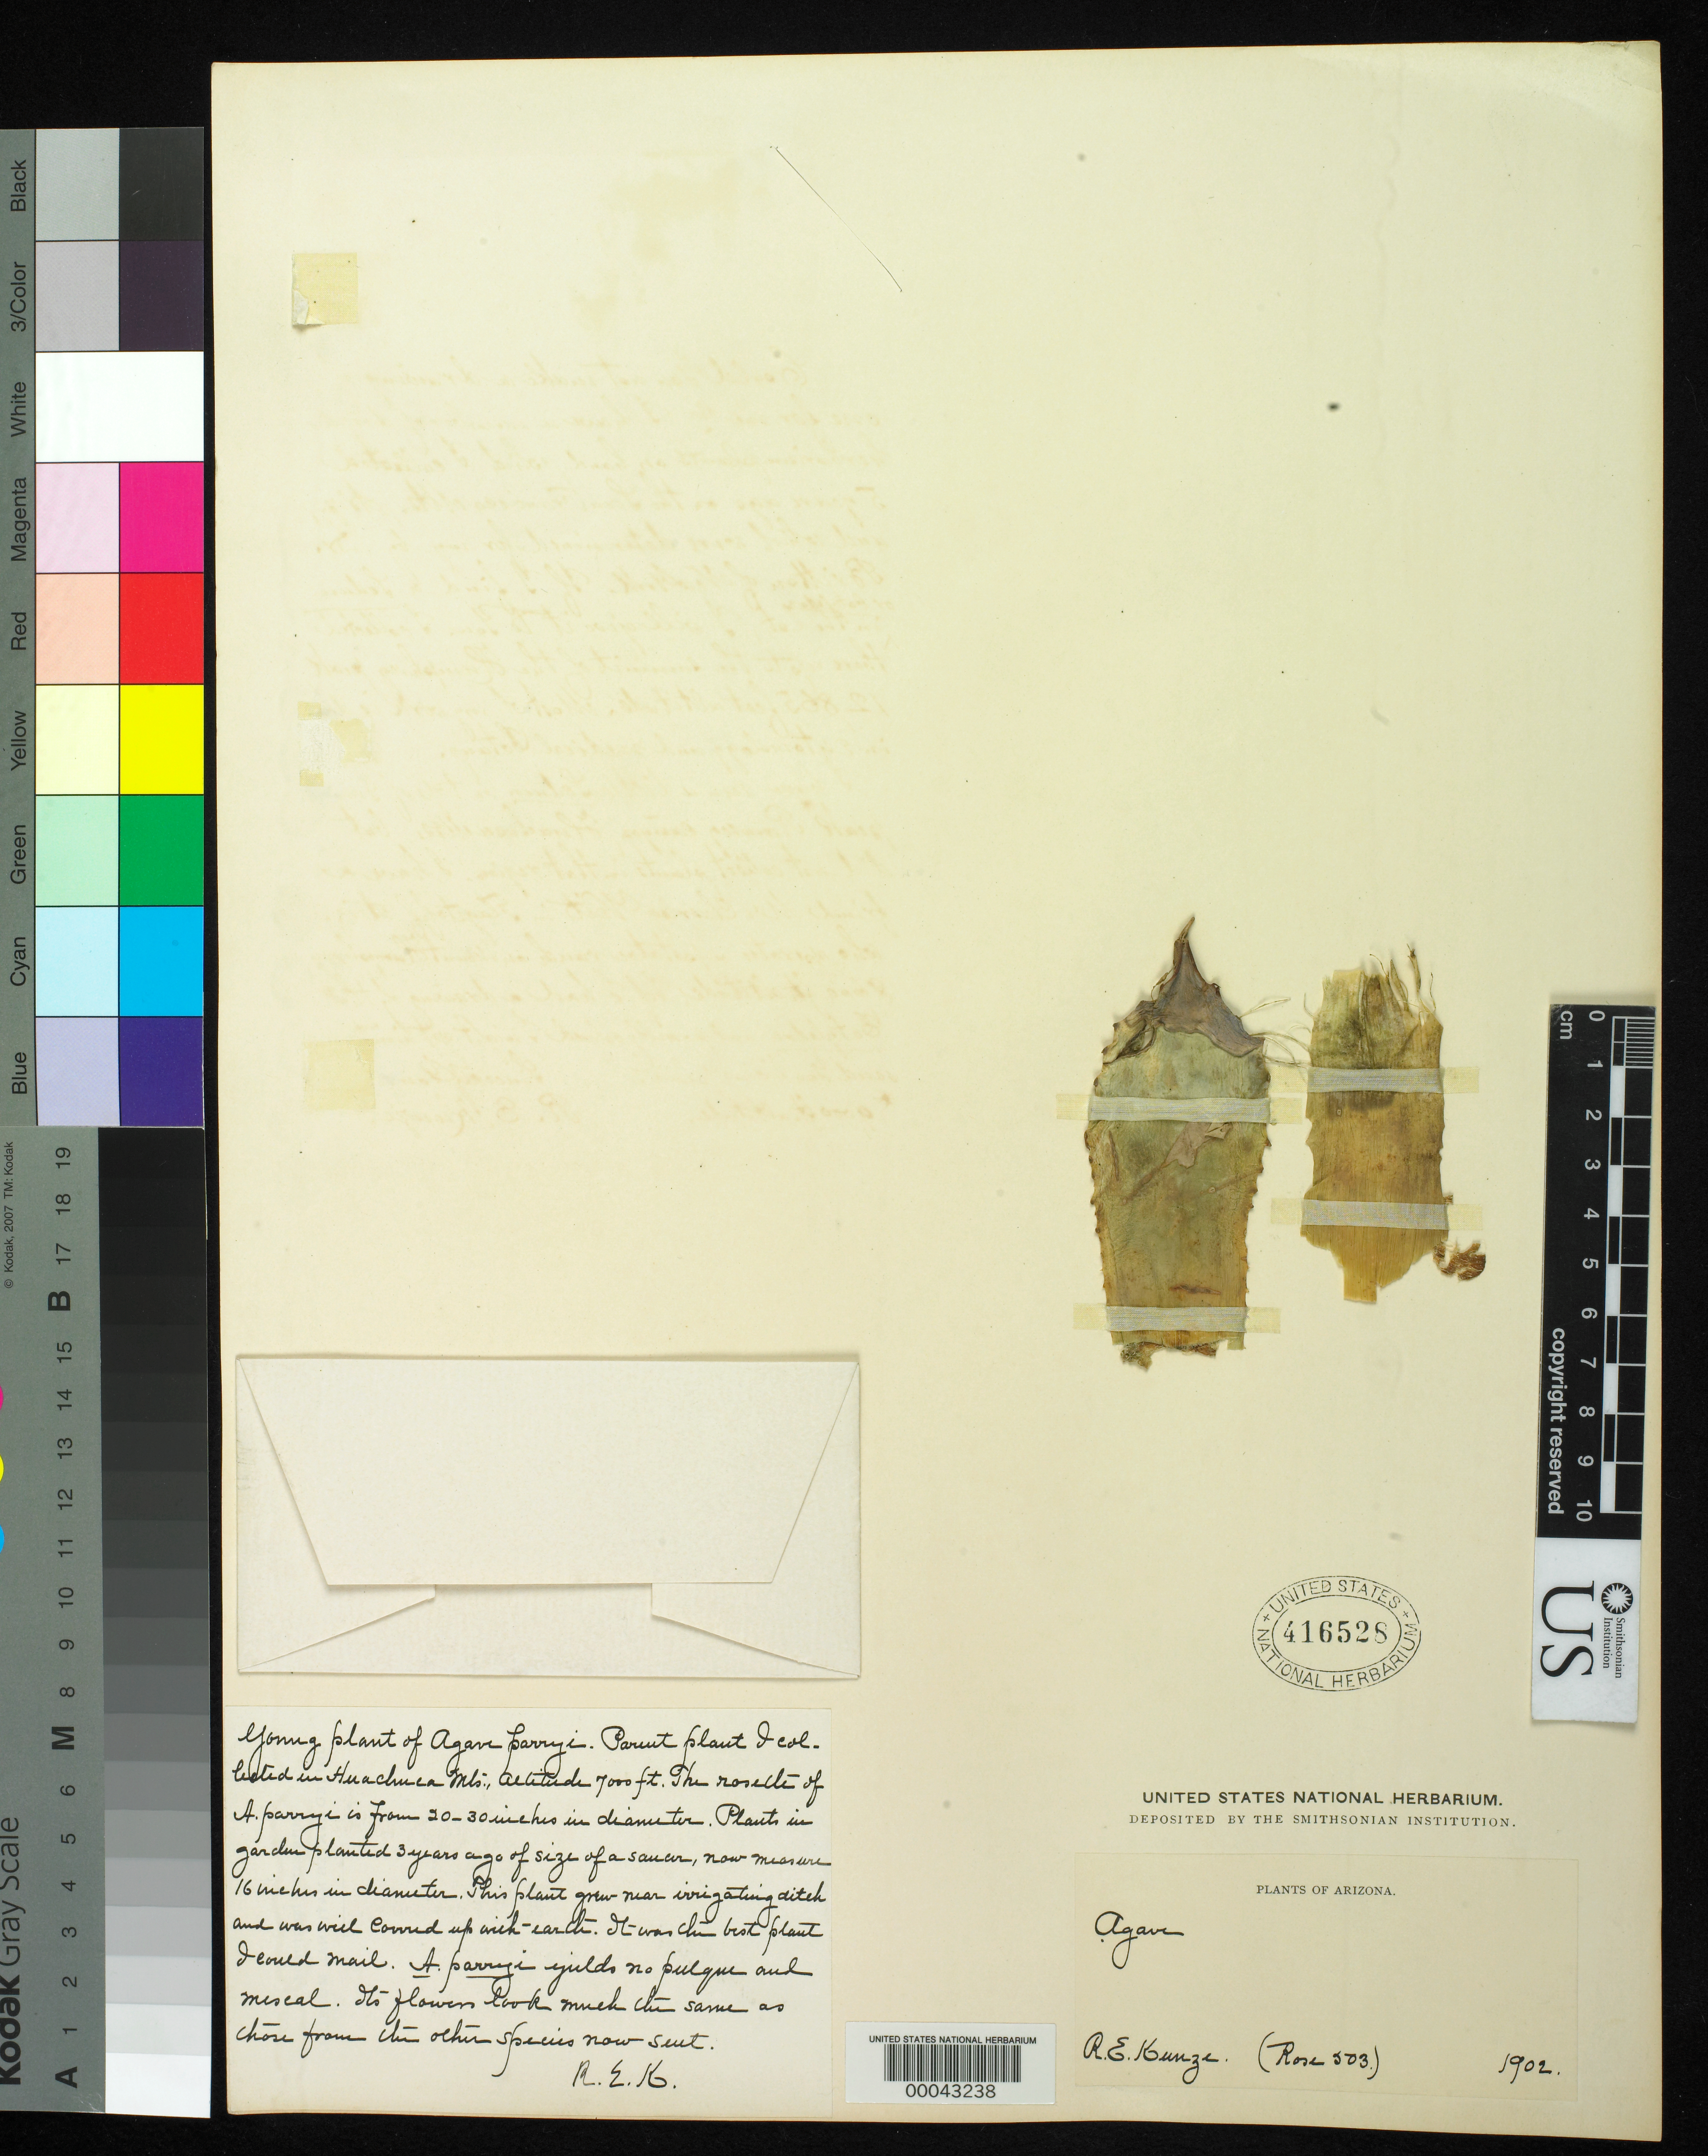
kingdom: Plantae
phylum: Tracheophyta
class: Liliopsida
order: Asparagales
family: Asparagaceae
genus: Agave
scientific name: Agave parryi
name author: Engelm.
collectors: R. E. Kunze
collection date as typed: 1902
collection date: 1902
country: United States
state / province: Arizona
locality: Huachuca mts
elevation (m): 2134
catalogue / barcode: US 416528